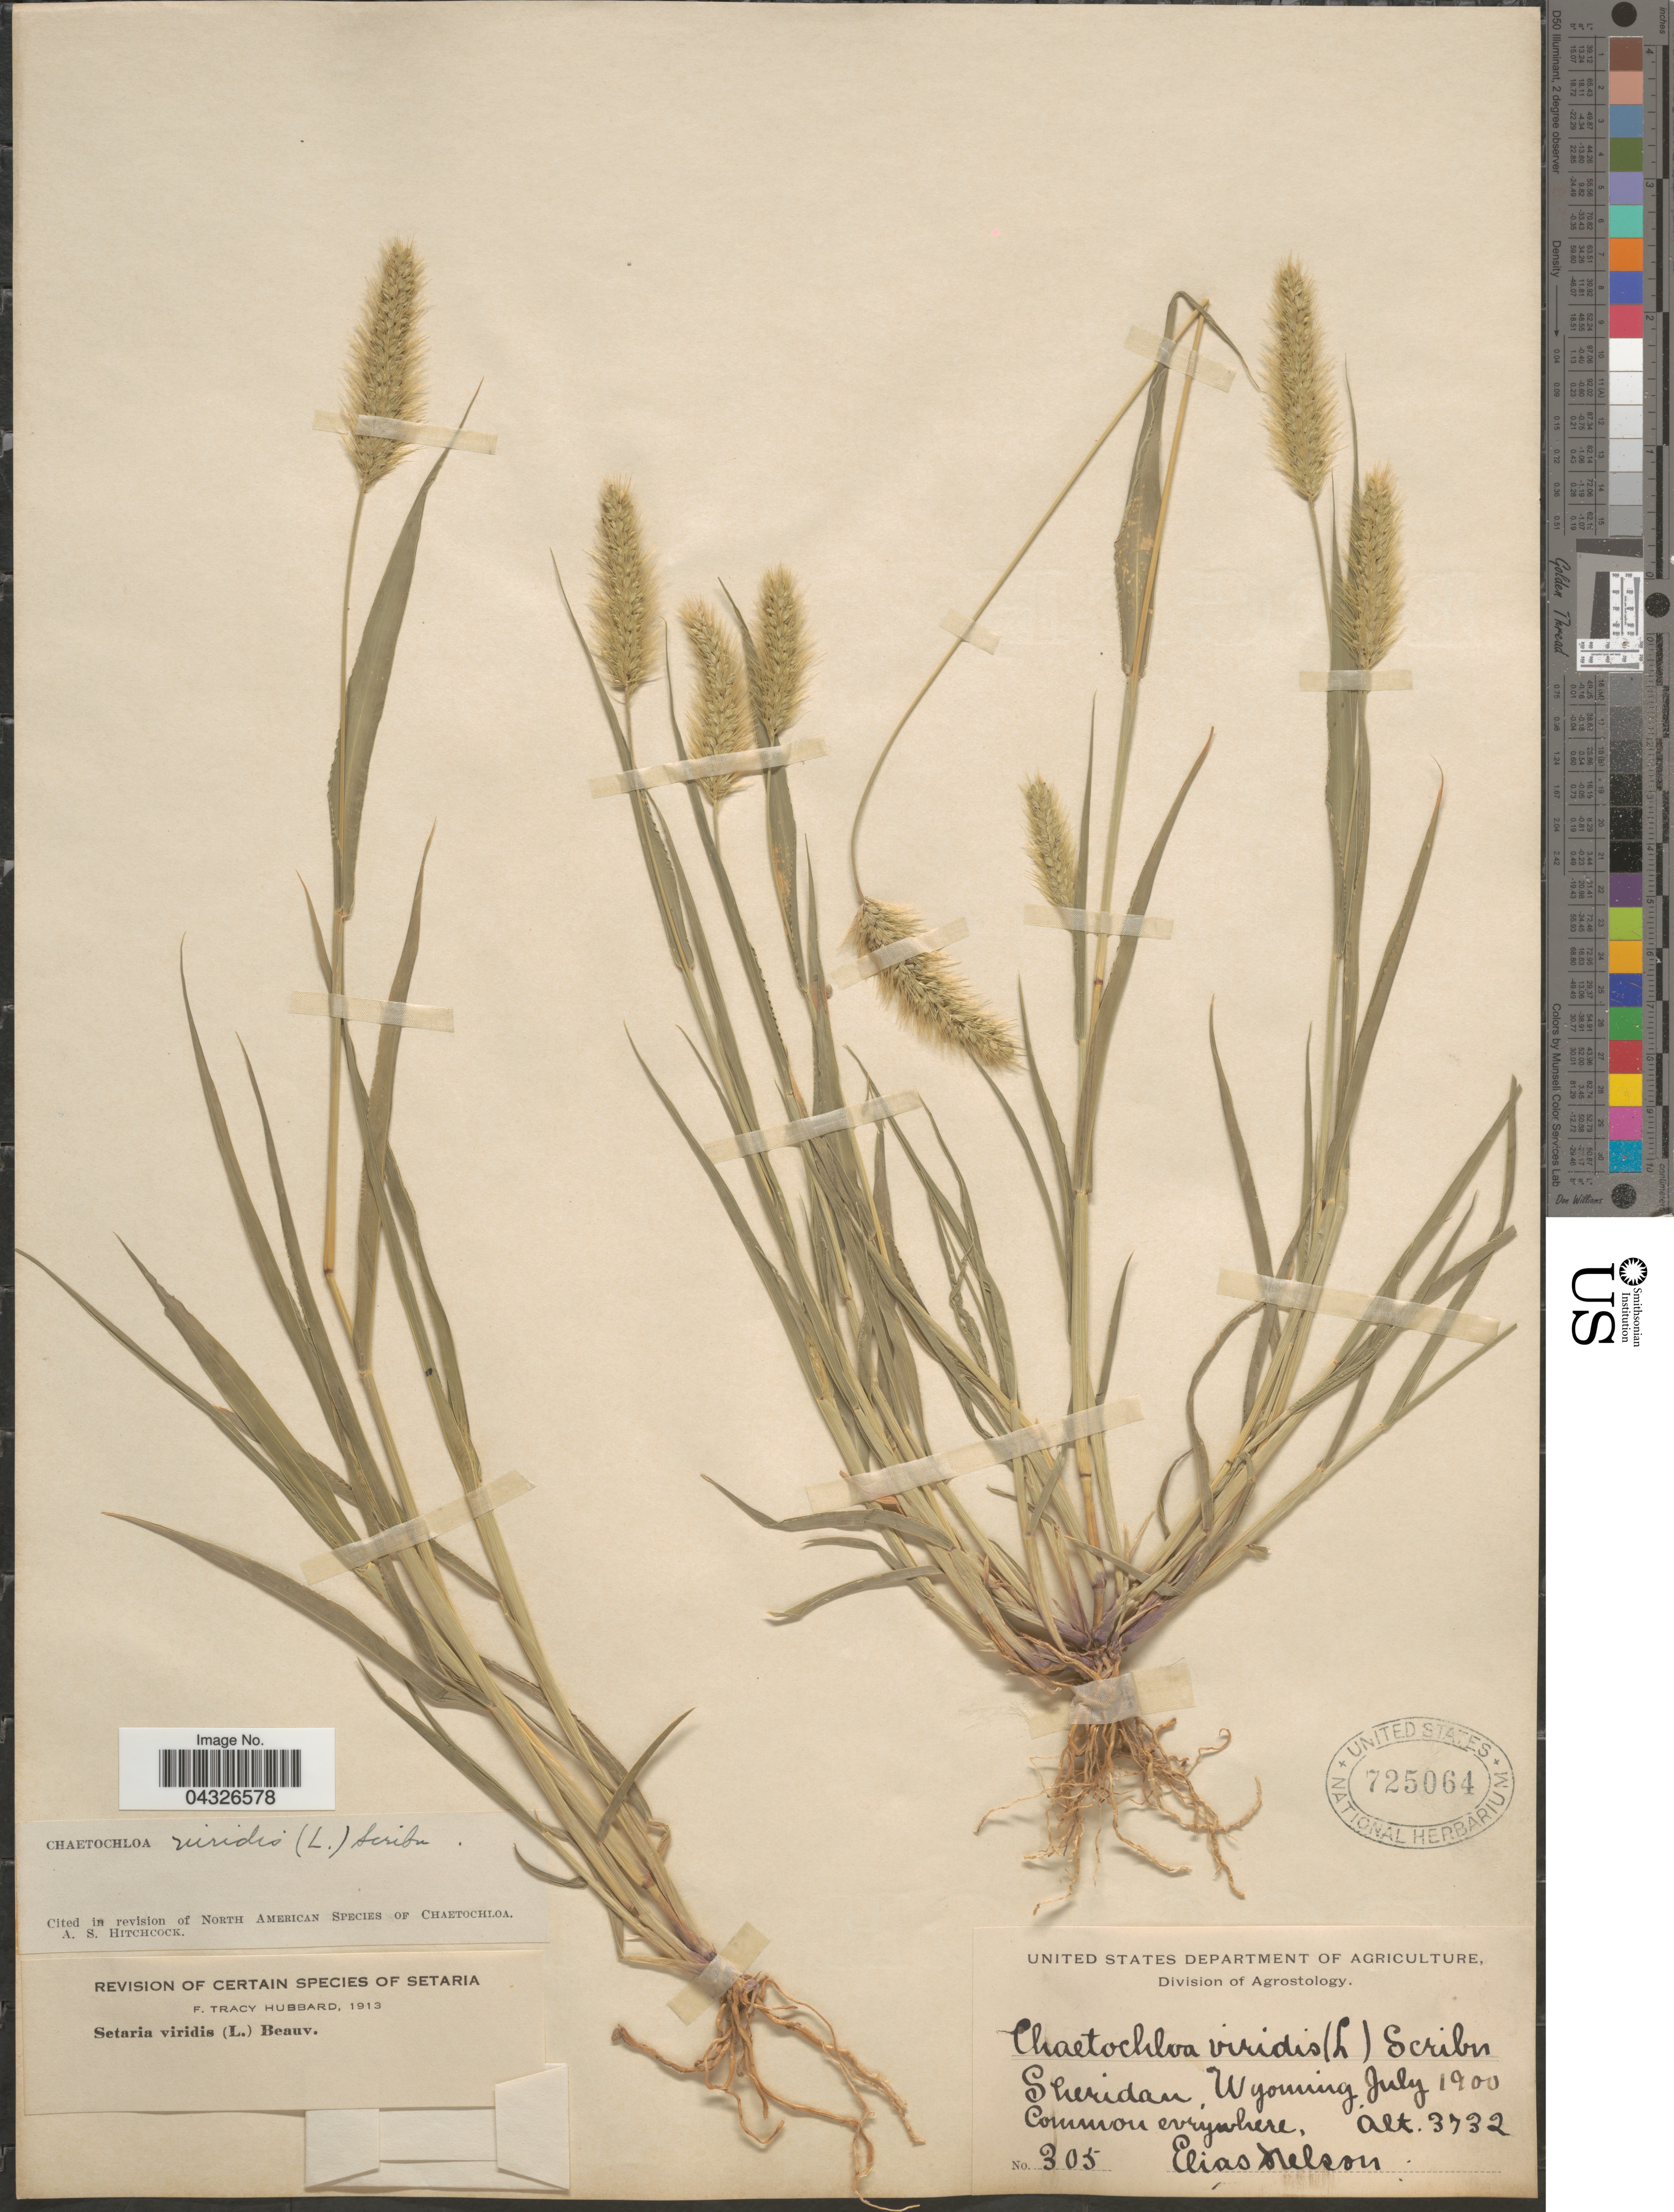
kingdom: Plantae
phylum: Tracheophyta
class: Liliopsida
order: Poales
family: Poaceae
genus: Setaria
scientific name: Setaria viridis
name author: (L.) P. Beauv.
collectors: E. Nelson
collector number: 305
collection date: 1900-07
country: United States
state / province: Wyoming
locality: Sheridan. Common everywhere.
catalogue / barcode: US 725064